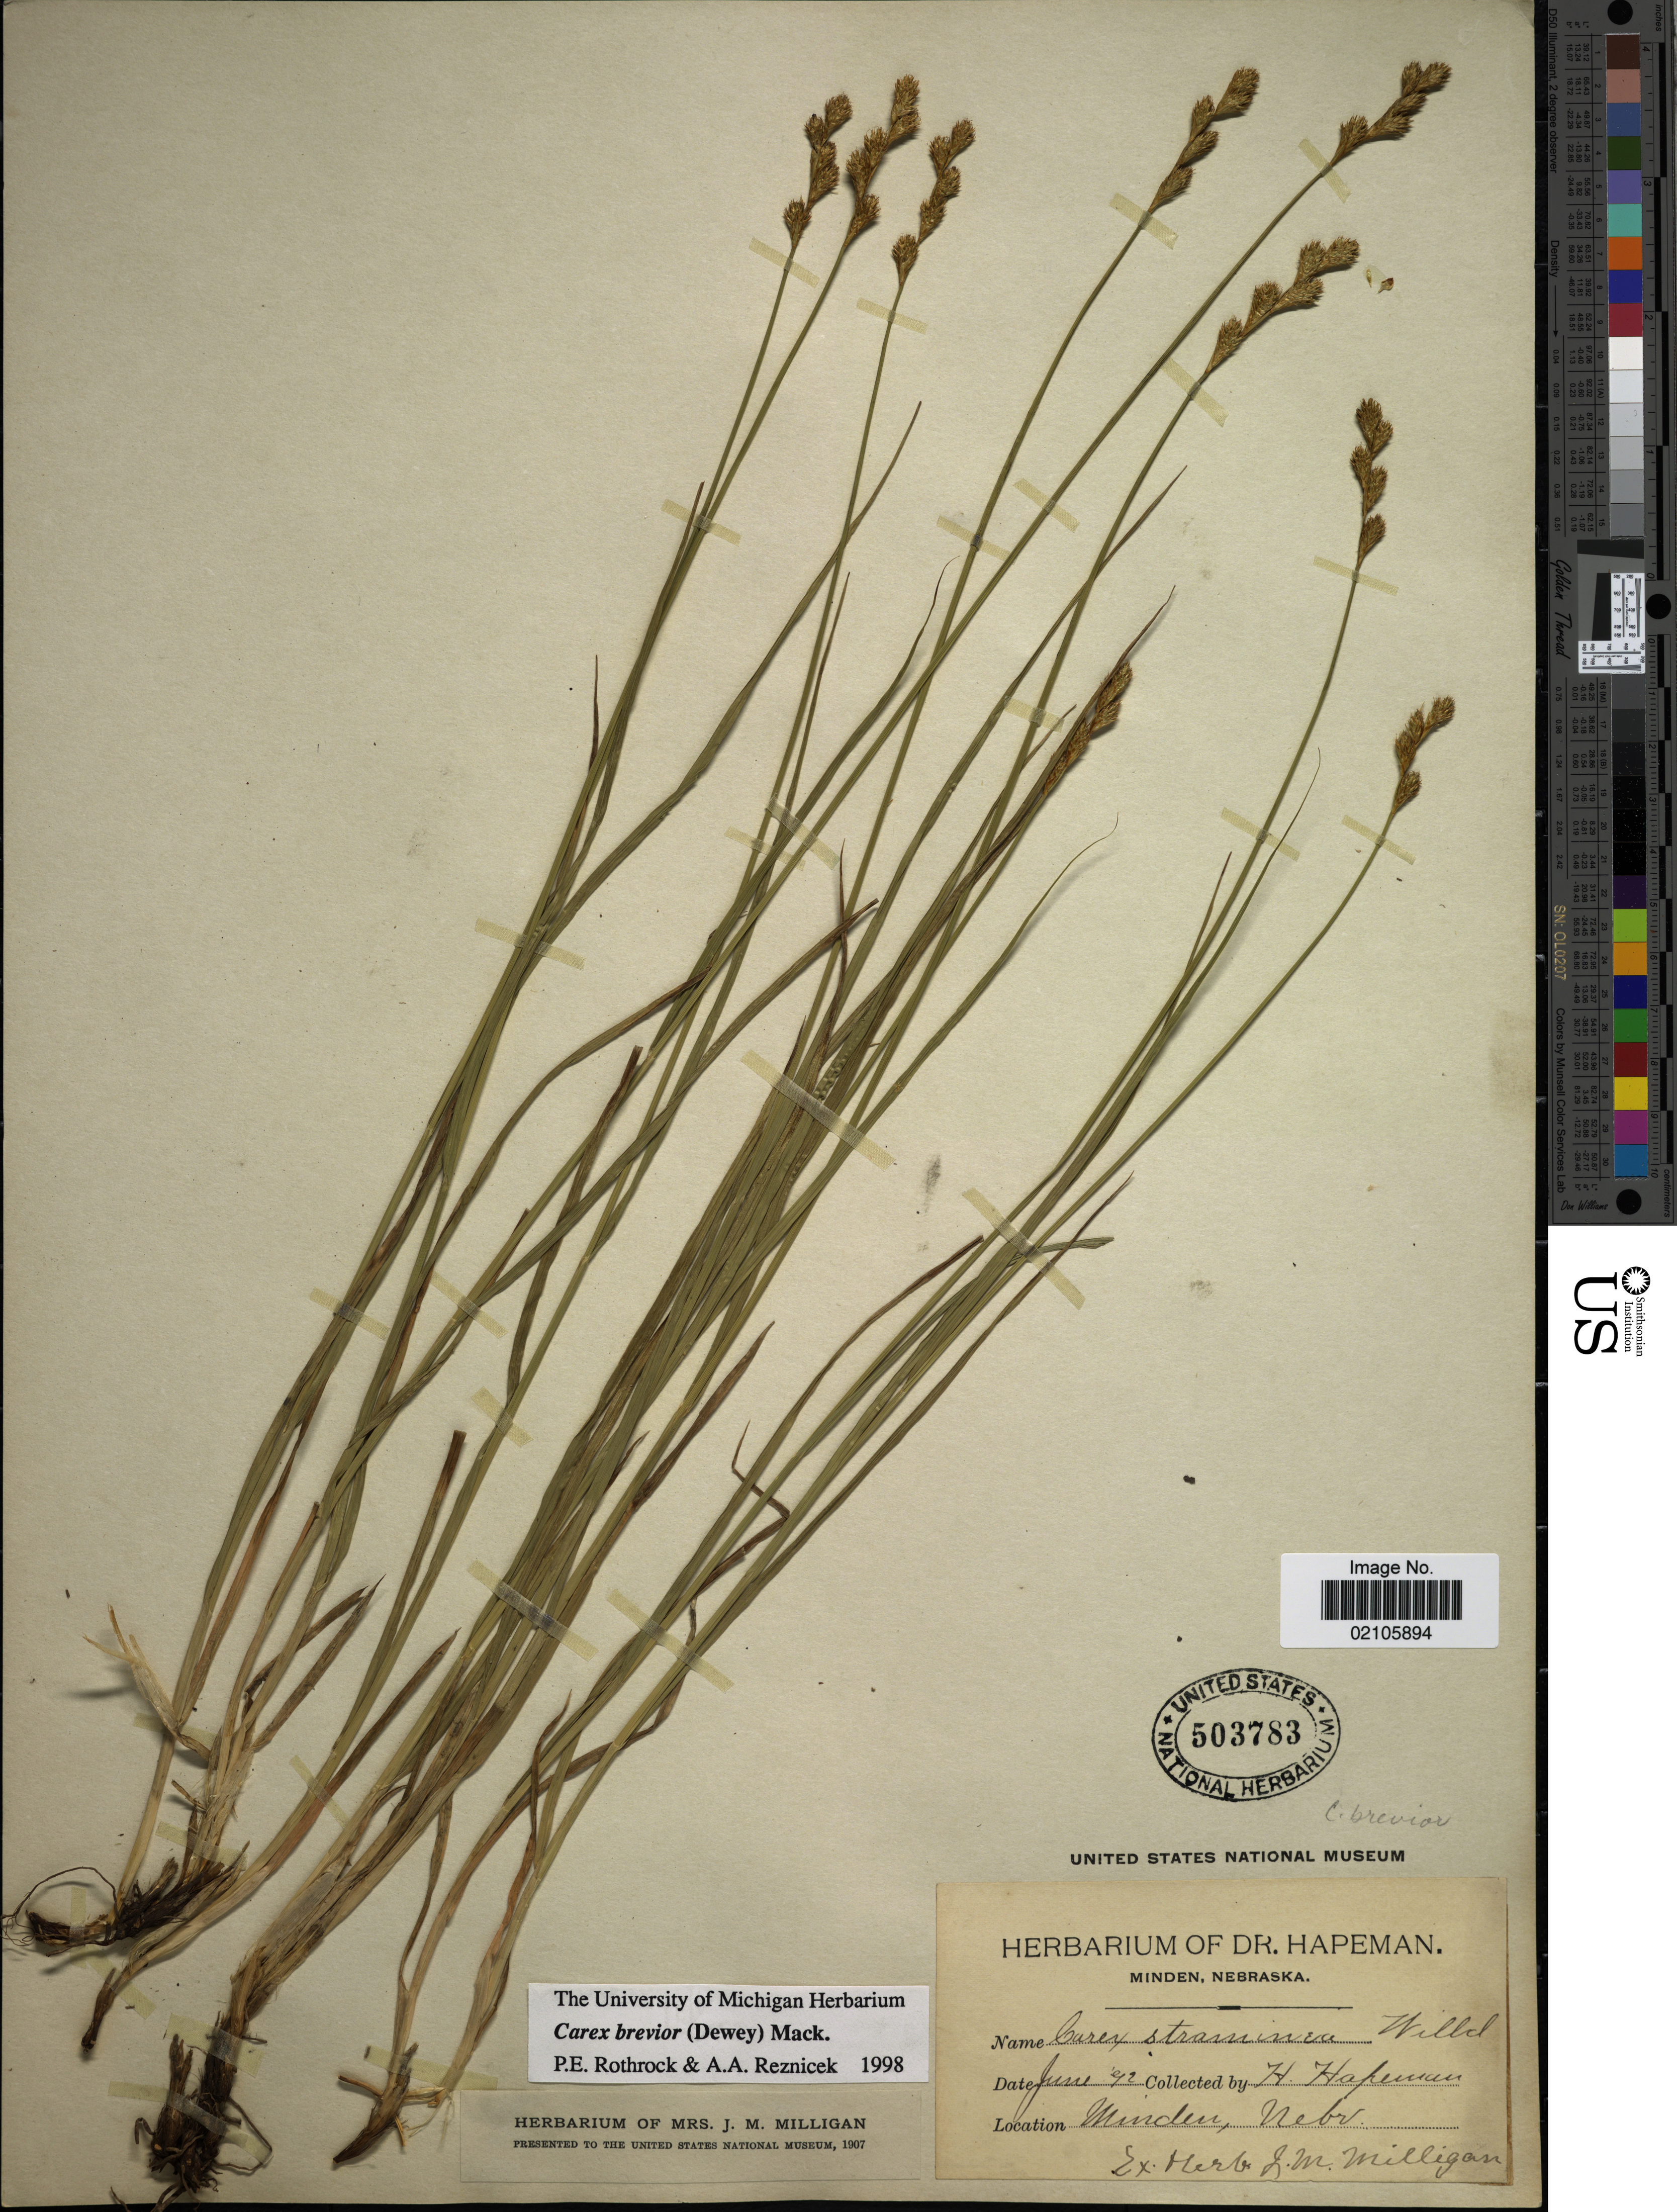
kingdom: Plantae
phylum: Tracheophyta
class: Liliopsida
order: Poales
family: Cyperaceae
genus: Carex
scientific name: Carex brevior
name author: (Dewey) Mack. ex Lunell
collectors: H. Hapeman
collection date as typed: Transcribed d/m/y: /6/92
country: United States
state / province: Nebraska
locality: Minden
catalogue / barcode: US 503783